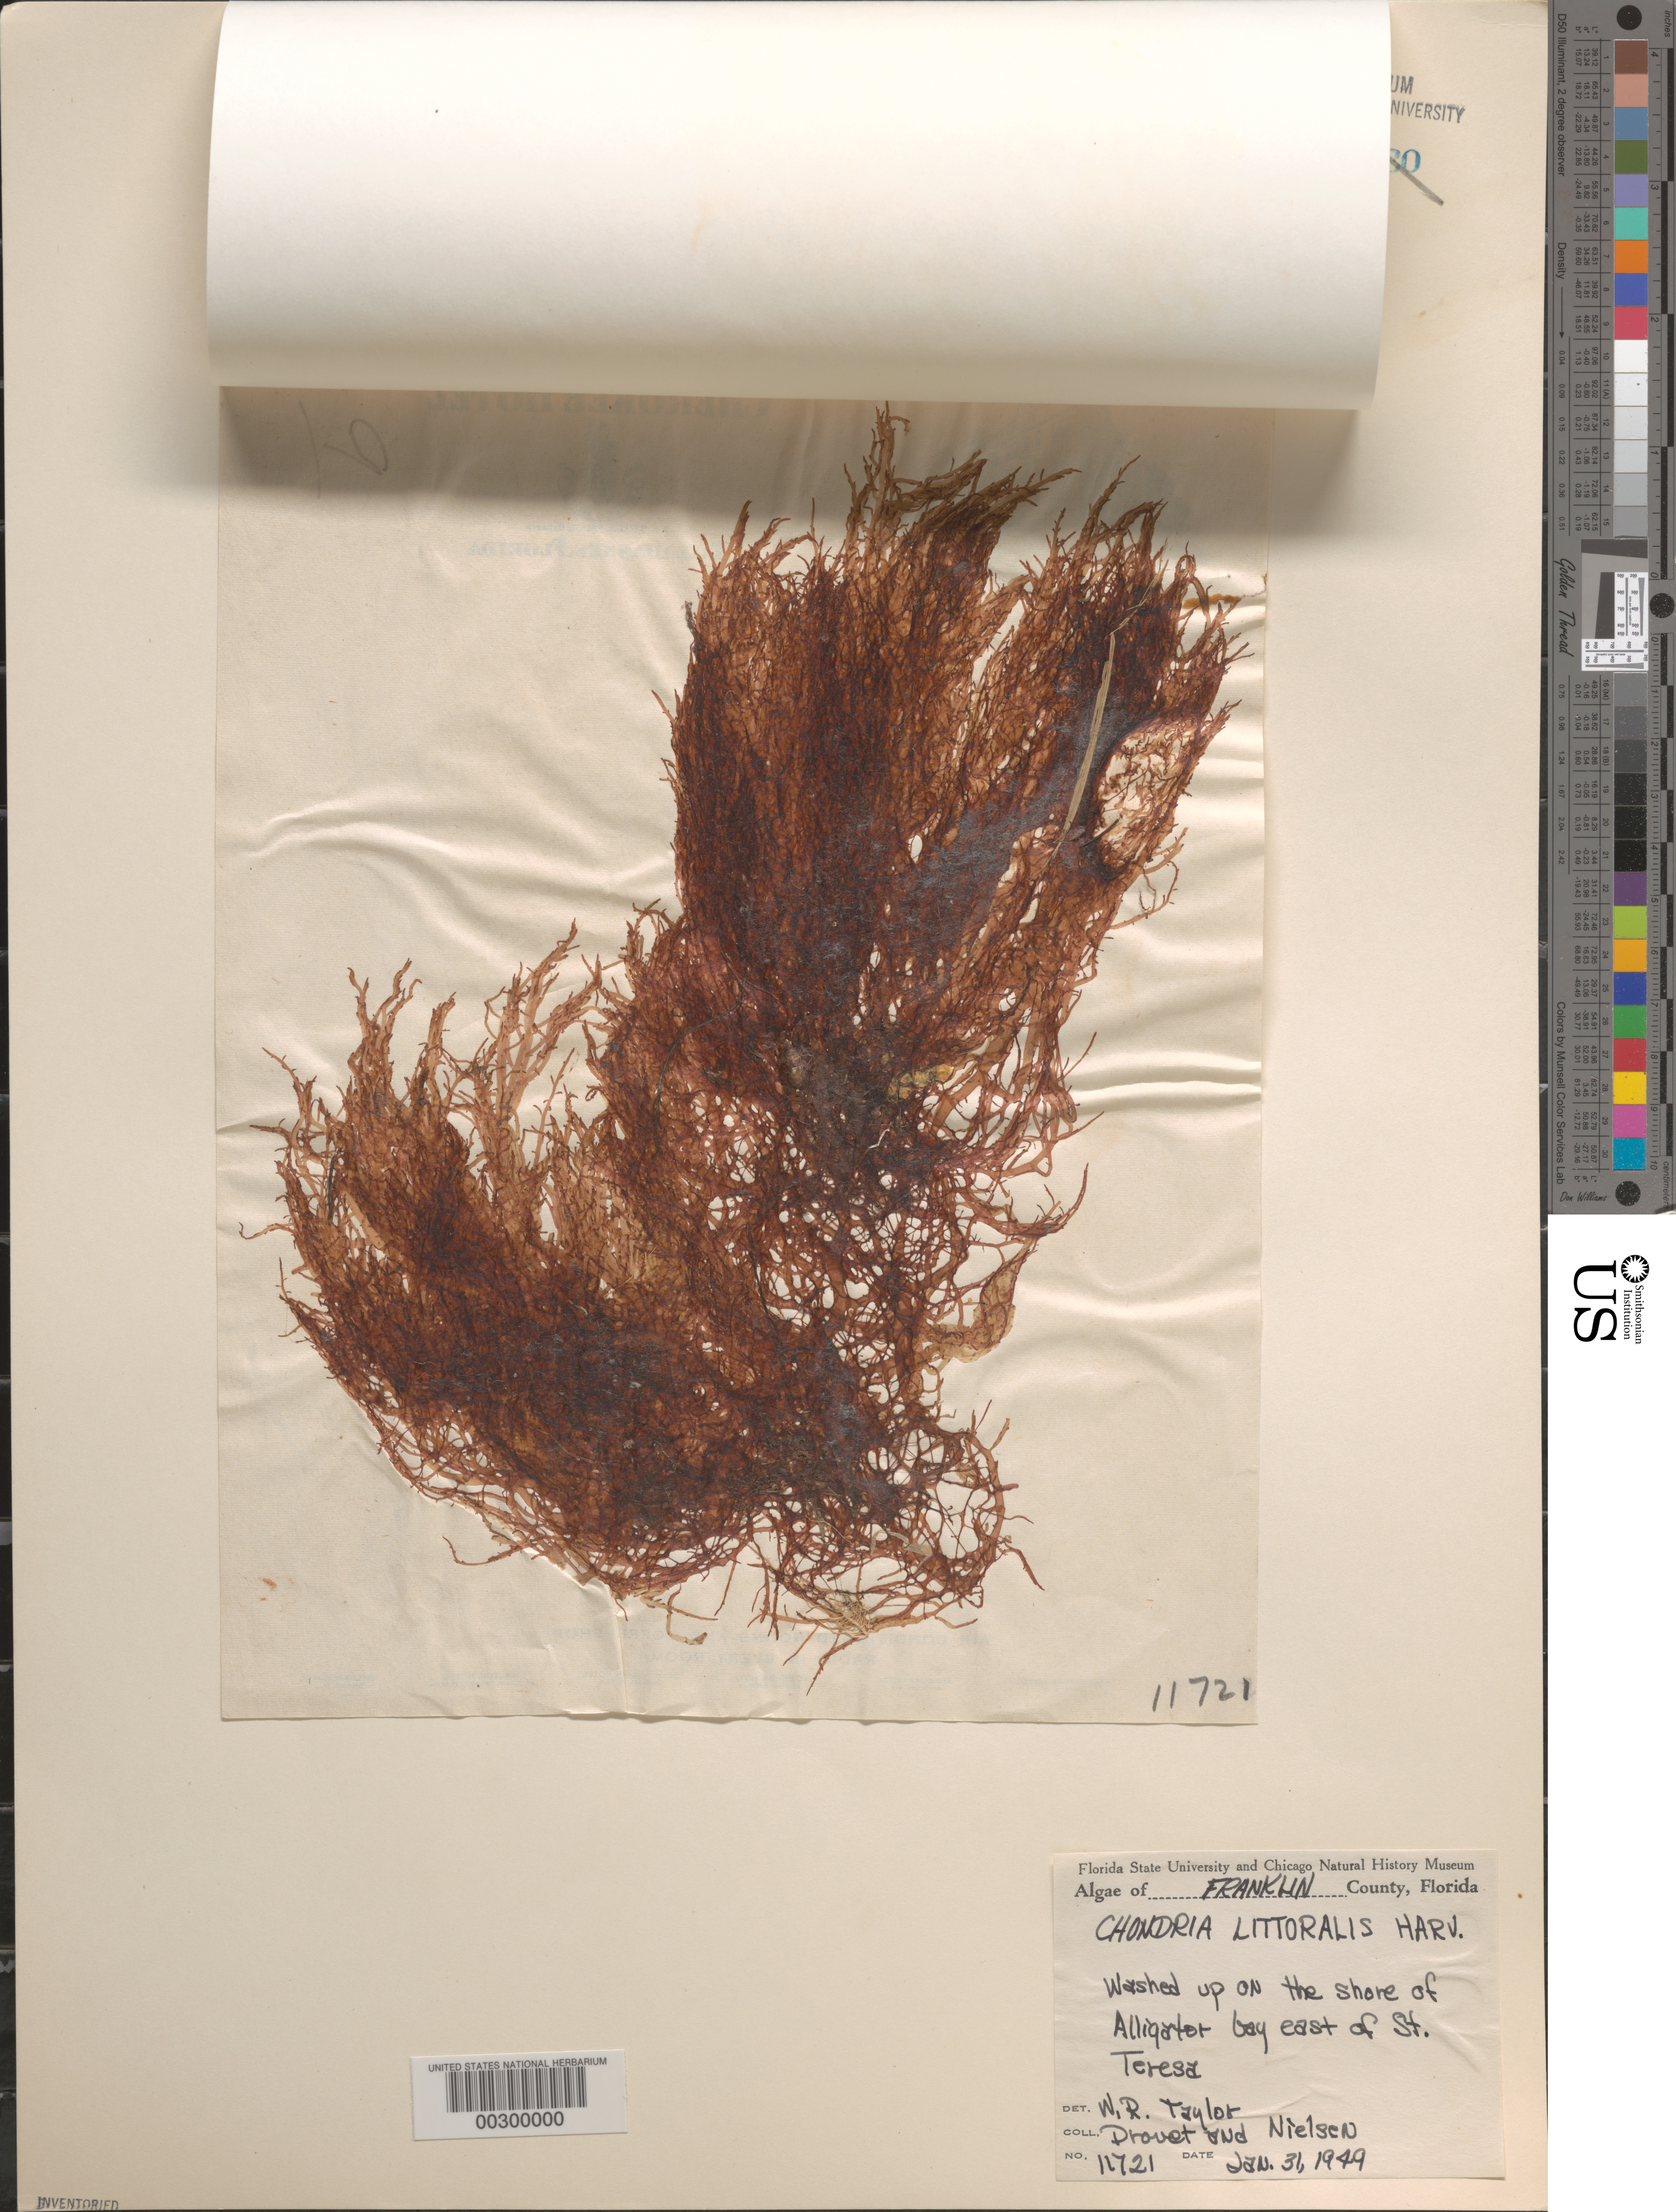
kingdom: Plantae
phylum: Rhodophyta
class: Florideophyceae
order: Ceramiales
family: Rhodomelaceae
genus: Chondria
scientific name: Chondria littoralis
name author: Harv.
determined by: Taylor, William R.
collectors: F. E. Drouet & C. S. Nielsen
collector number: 11721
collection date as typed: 31 Jan 1949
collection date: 1949-01-31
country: United States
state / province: Florida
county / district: Franklin County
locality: Alligator Bay east of Saint Teresa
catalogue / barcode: US 21617